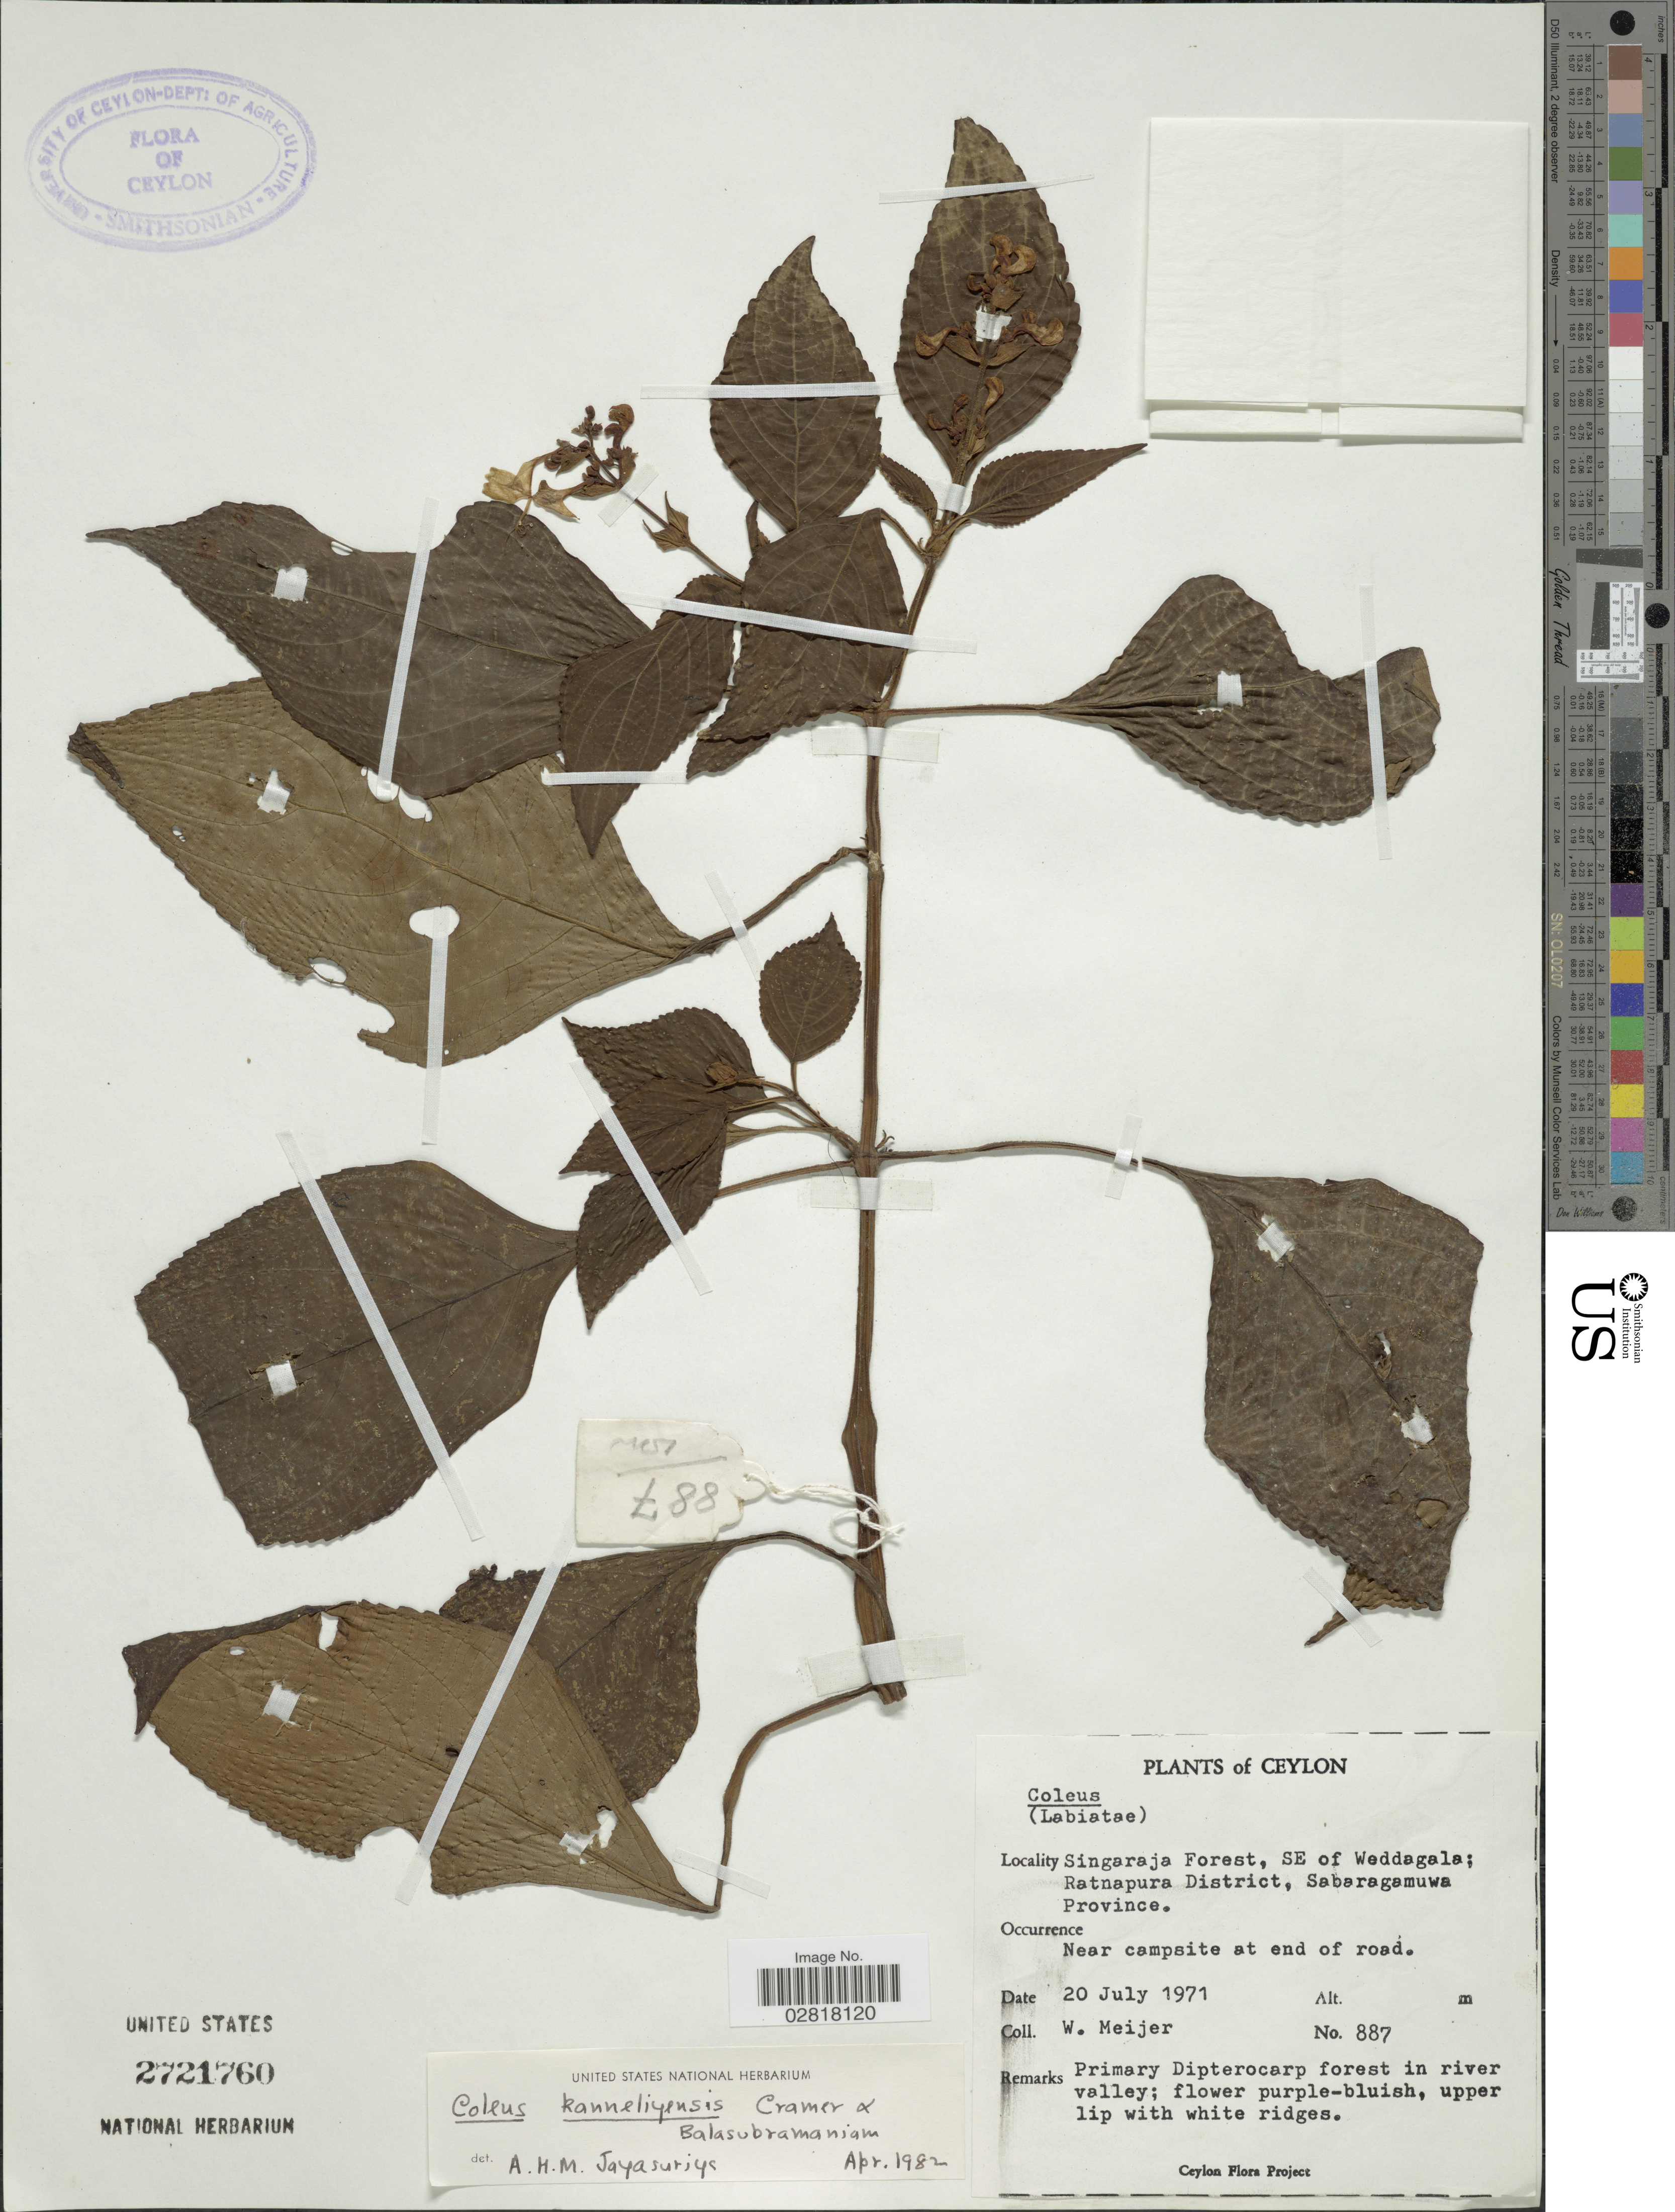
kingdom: Plantae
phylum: Tracheophyta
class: Magnoliopsida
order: Lamiales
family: Lamiaceae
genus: Plectranthus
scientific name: Plectranthus kanneliyensis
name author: (L.H. Cramer & Balas.) R.H. Willemse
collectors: W. Meijer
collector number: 887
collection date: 1971-07-20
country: Sri Lanka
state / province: Sabaragamuwa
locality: Ceylon, Singaraja Forest, SE of Weddagala; Ratnapura District, near campsite at end of road.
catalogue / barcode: US 2721760